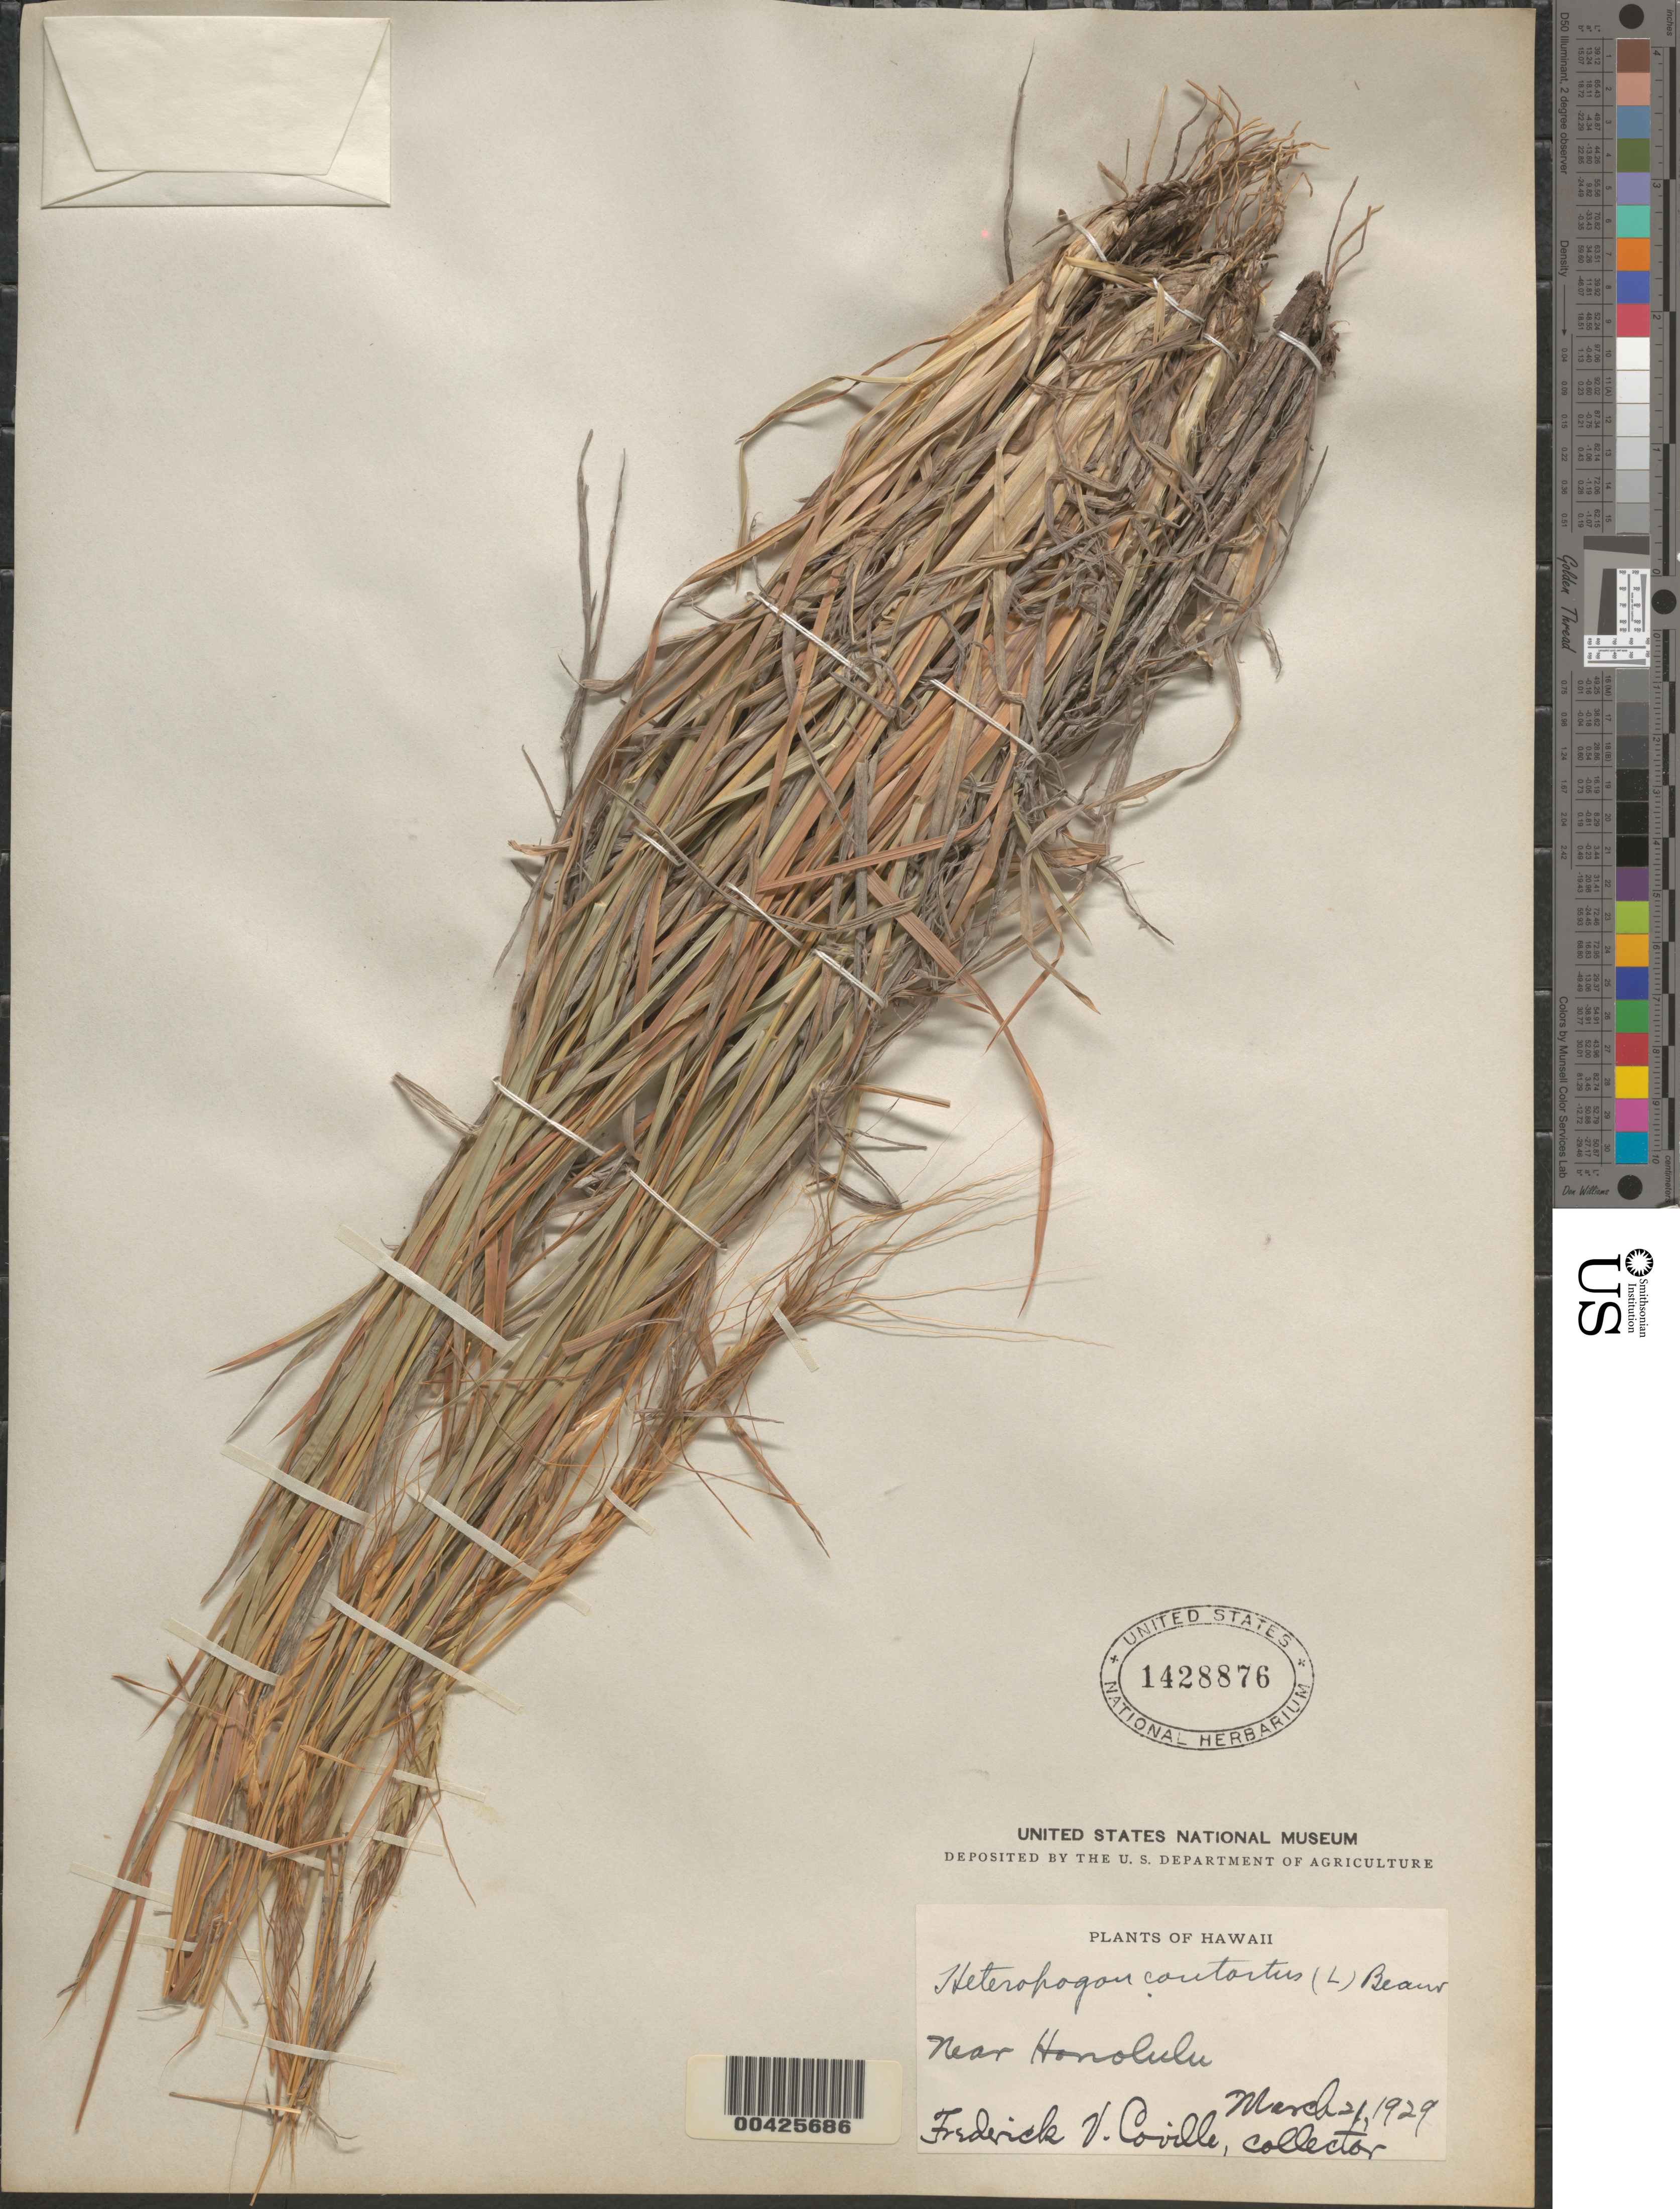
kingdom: Plantae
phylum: Tracheophyta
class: Liliopsida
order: Poales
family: Poaceae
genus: Heteropogon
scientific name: Heteropogon contortus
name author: (L.) P. Beauv. ex Roem. & Schult.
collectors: F. V. Coville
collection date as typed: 21 Mar 1929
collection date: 1929-03-21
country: United States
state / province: Hawaii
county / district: Honolulu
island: Oahu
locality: Near Honolulu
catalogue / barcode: US 1428876